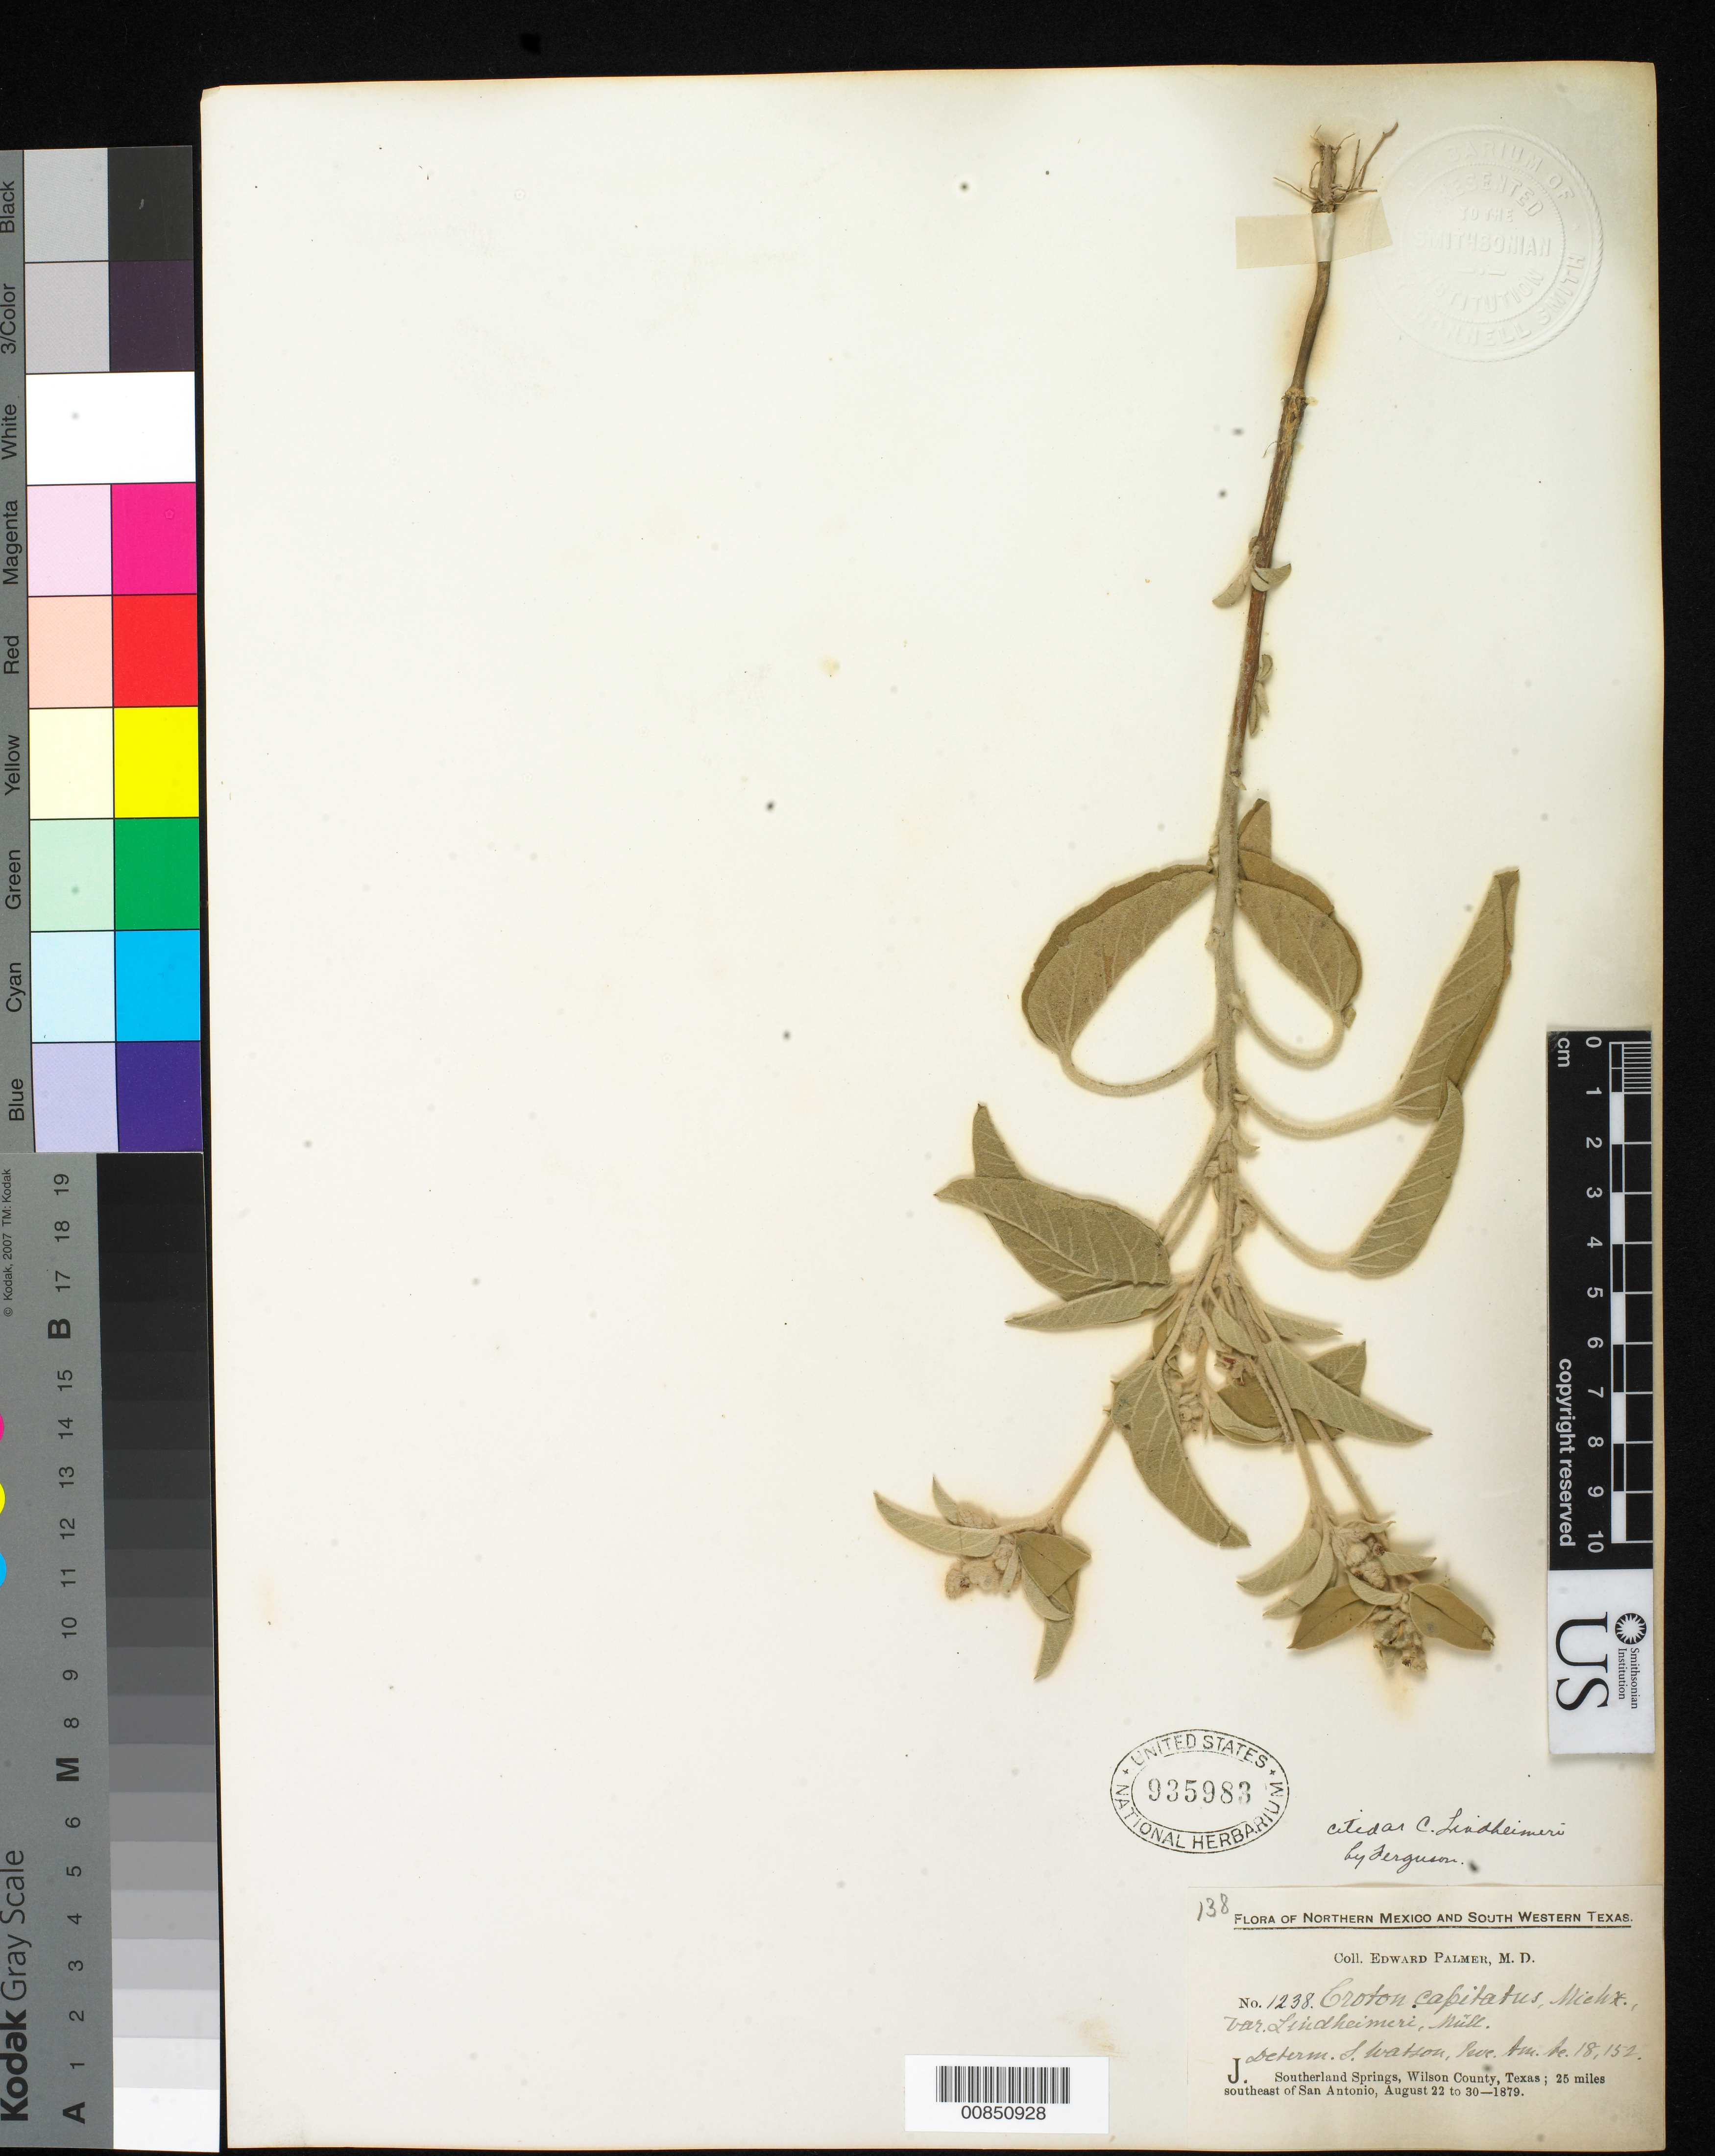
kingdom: Plantae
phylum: Tracheophyta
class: Magnoliopsida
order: Malpighiales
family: Euphorbiaceae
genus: Croton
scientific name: Croton lindheimeri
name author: (Engelm. & A. Gray) Alph. Wood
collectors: E. Palmer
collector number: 1238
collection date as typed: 22 Aug 1879 to 30 Aug 1879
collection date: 1879-08-22/1879-08-30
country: United States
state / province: Texas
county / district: Wilson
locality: J. Southerland Springs, Wilson County, Texas; 25 miles southeast of San Antonio.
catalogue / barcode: US 935983